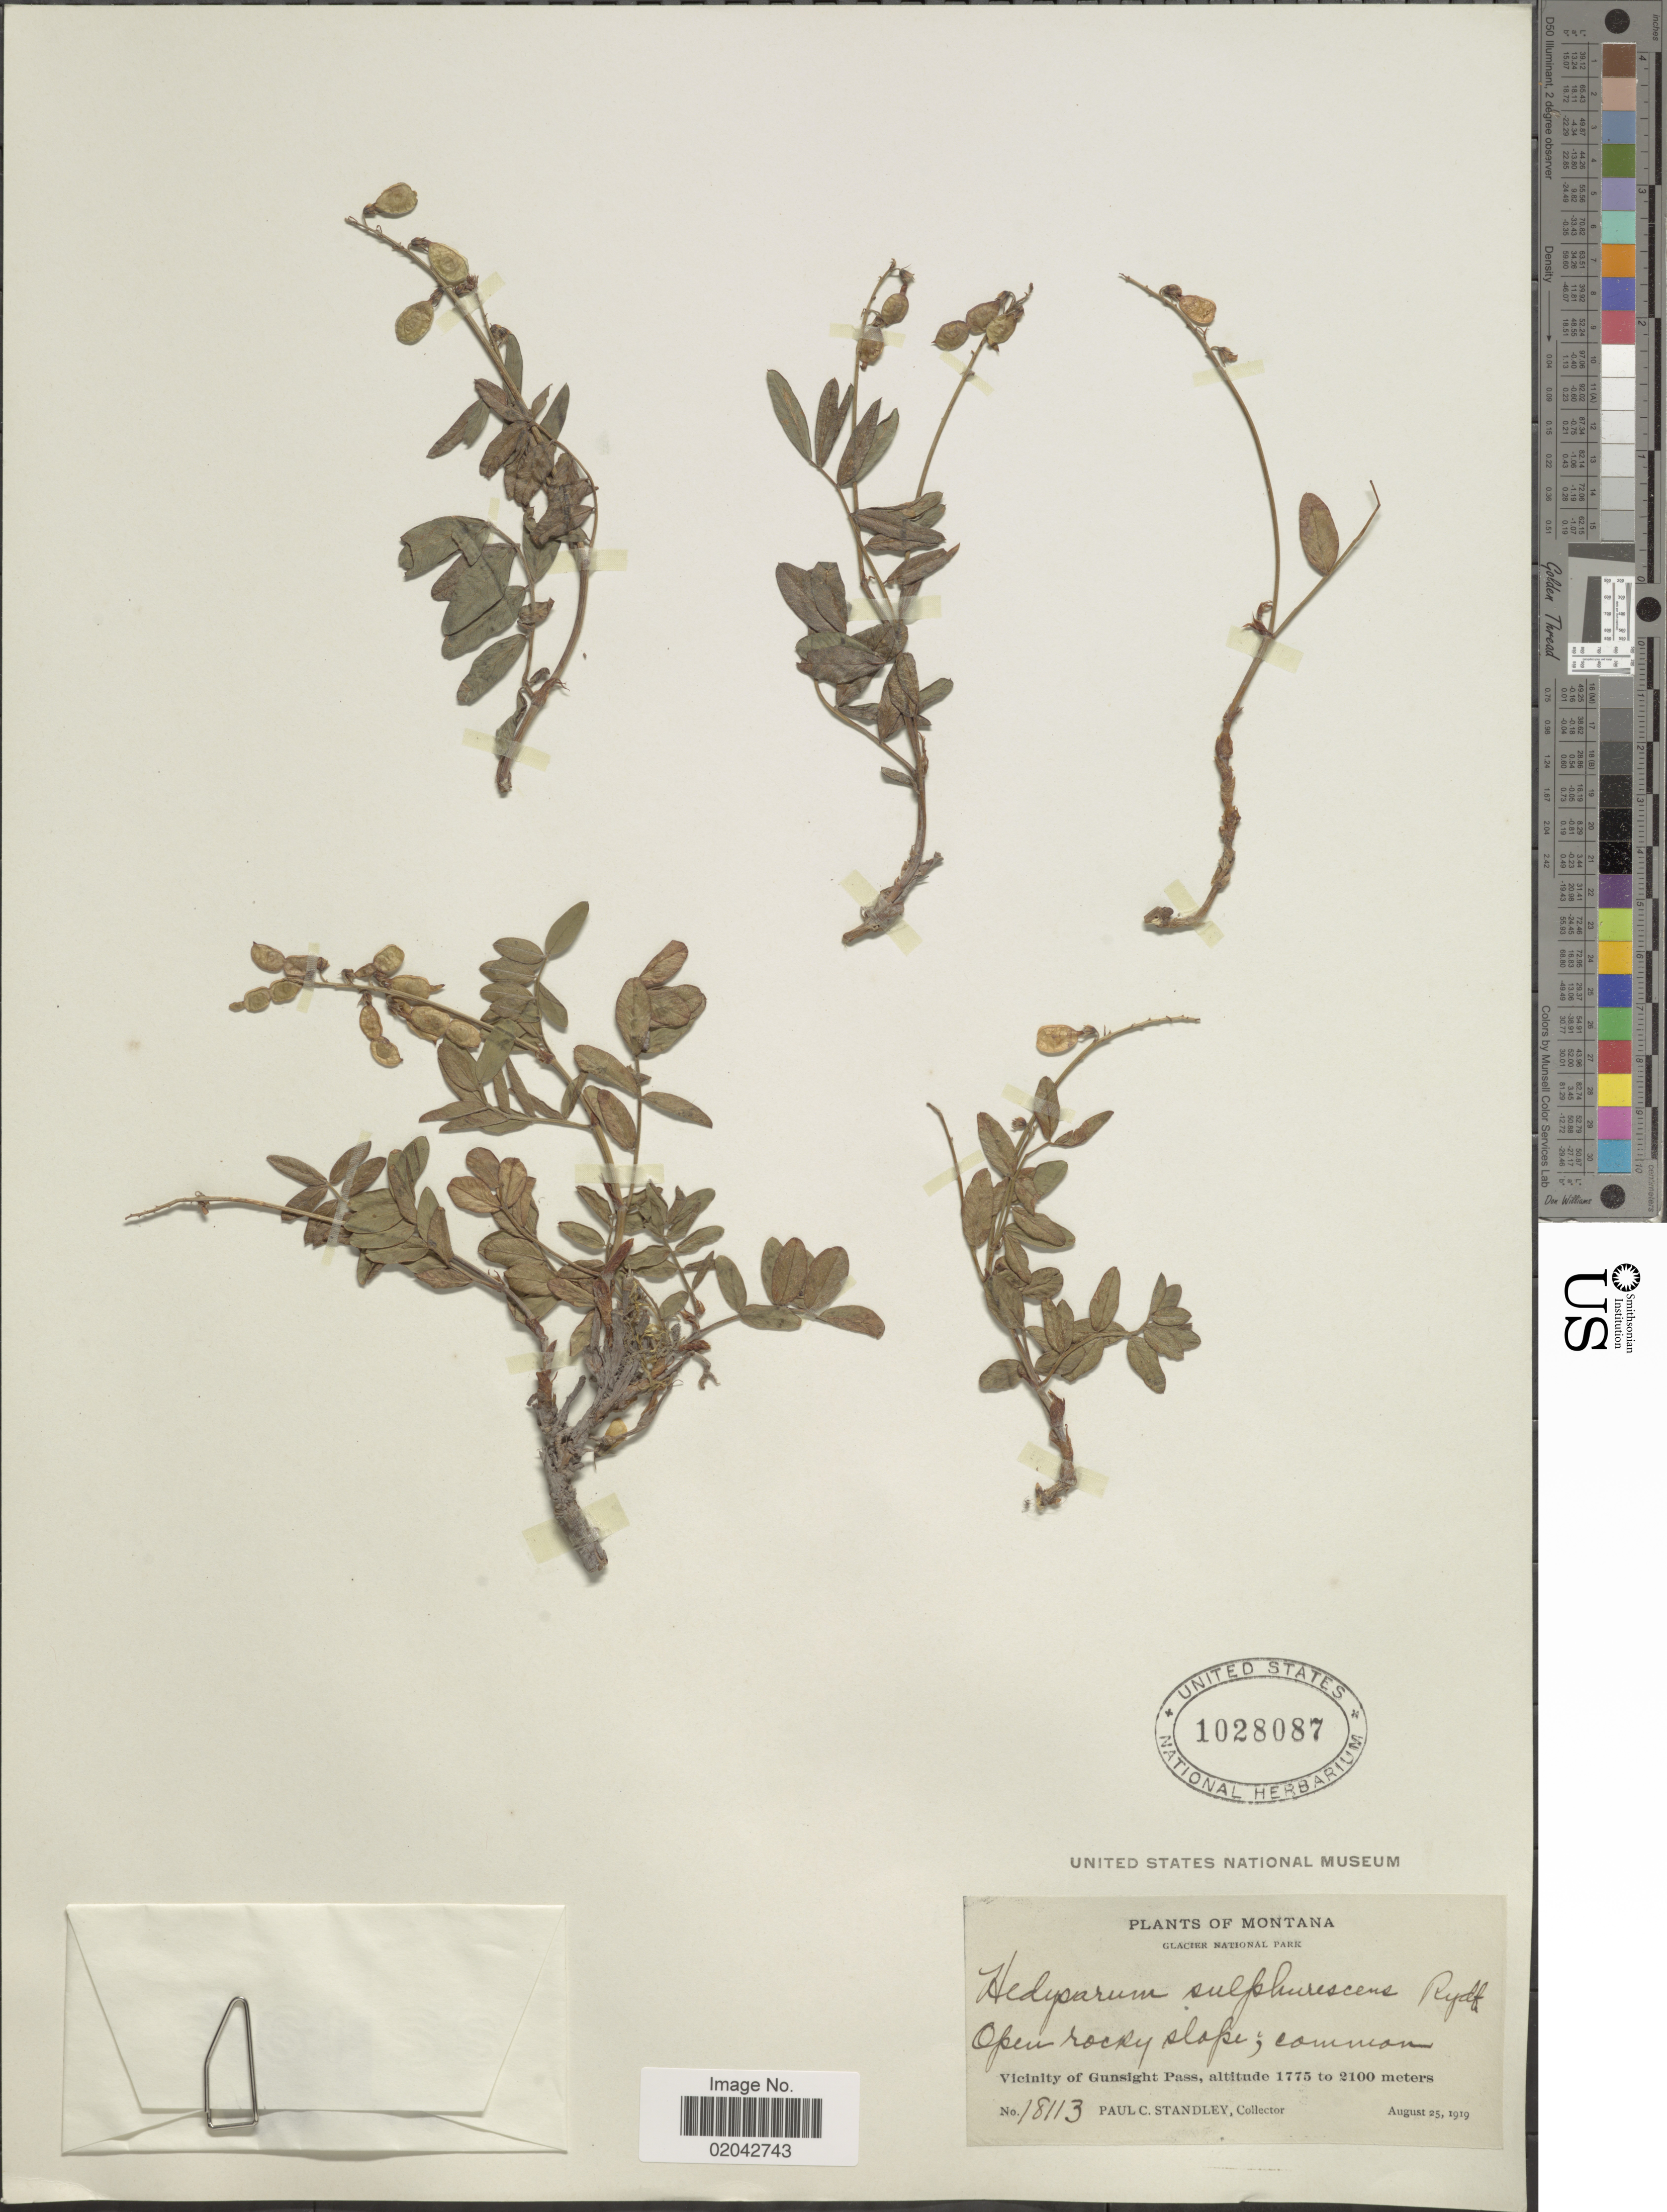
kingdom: Plantae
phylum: Tracheophyta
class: Magnoliopsida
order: Fabales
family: Fabaceae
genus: Hedysarum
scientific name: Hedysarum sulphurescens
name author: Rydb.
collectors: P. C. Standley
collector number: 18113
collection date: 1919-08-25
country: United States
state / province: Montana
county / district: Glacier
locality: Glacier National Park, open rocky slope, vicinity of Gunsight Pass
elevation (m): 1775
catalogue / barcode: US 1028087